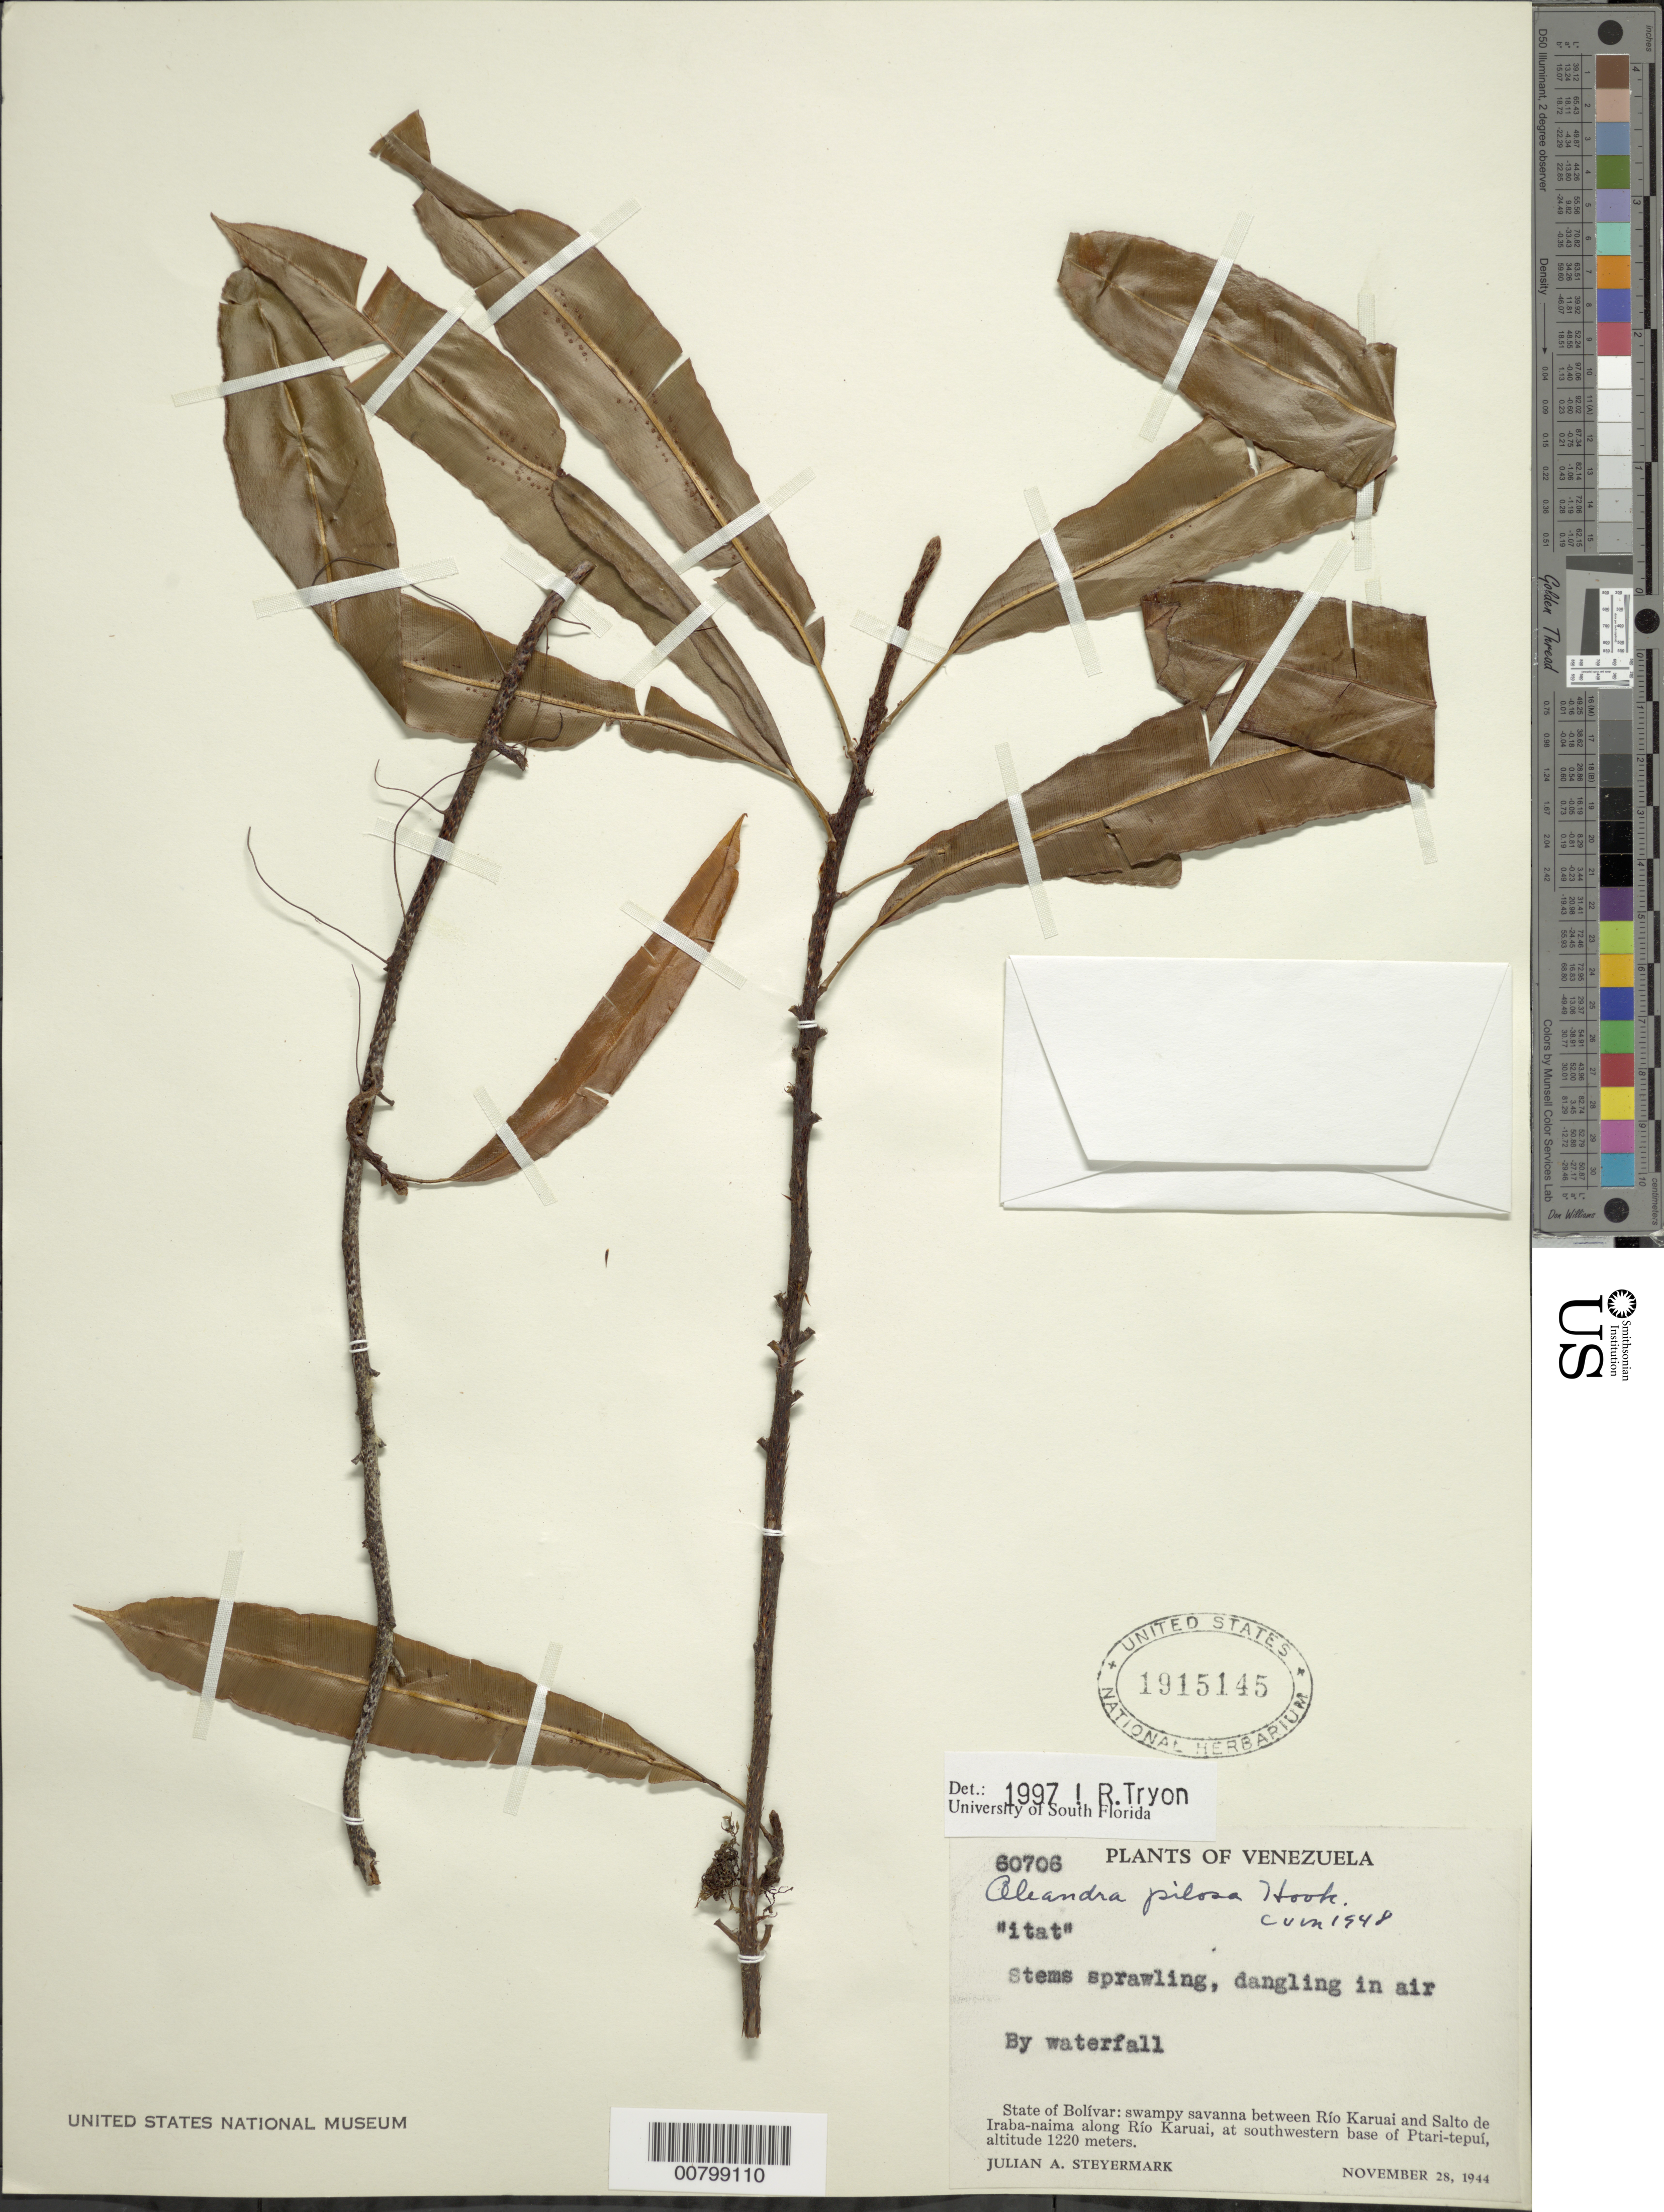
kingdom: Plantae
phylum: Tracheophyta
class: Polypodiopsida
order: Polypodiales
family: Oleandraceae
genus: Oleandra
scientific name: Oleandra pilosa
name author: Hook.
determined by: Tryon, Rolla M., Jr.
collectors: J. Steyermark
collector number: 60706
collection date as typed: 28-Nov-44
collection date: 1944-11-28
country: Venezuela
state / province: Bolívar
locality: Río Karuai, between Río Karuai and Salto de Iraba-naima, SW base of Ptari-tepuí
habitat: Swampy savanna; by waterfall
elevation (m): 1220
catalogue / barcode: US 1915145